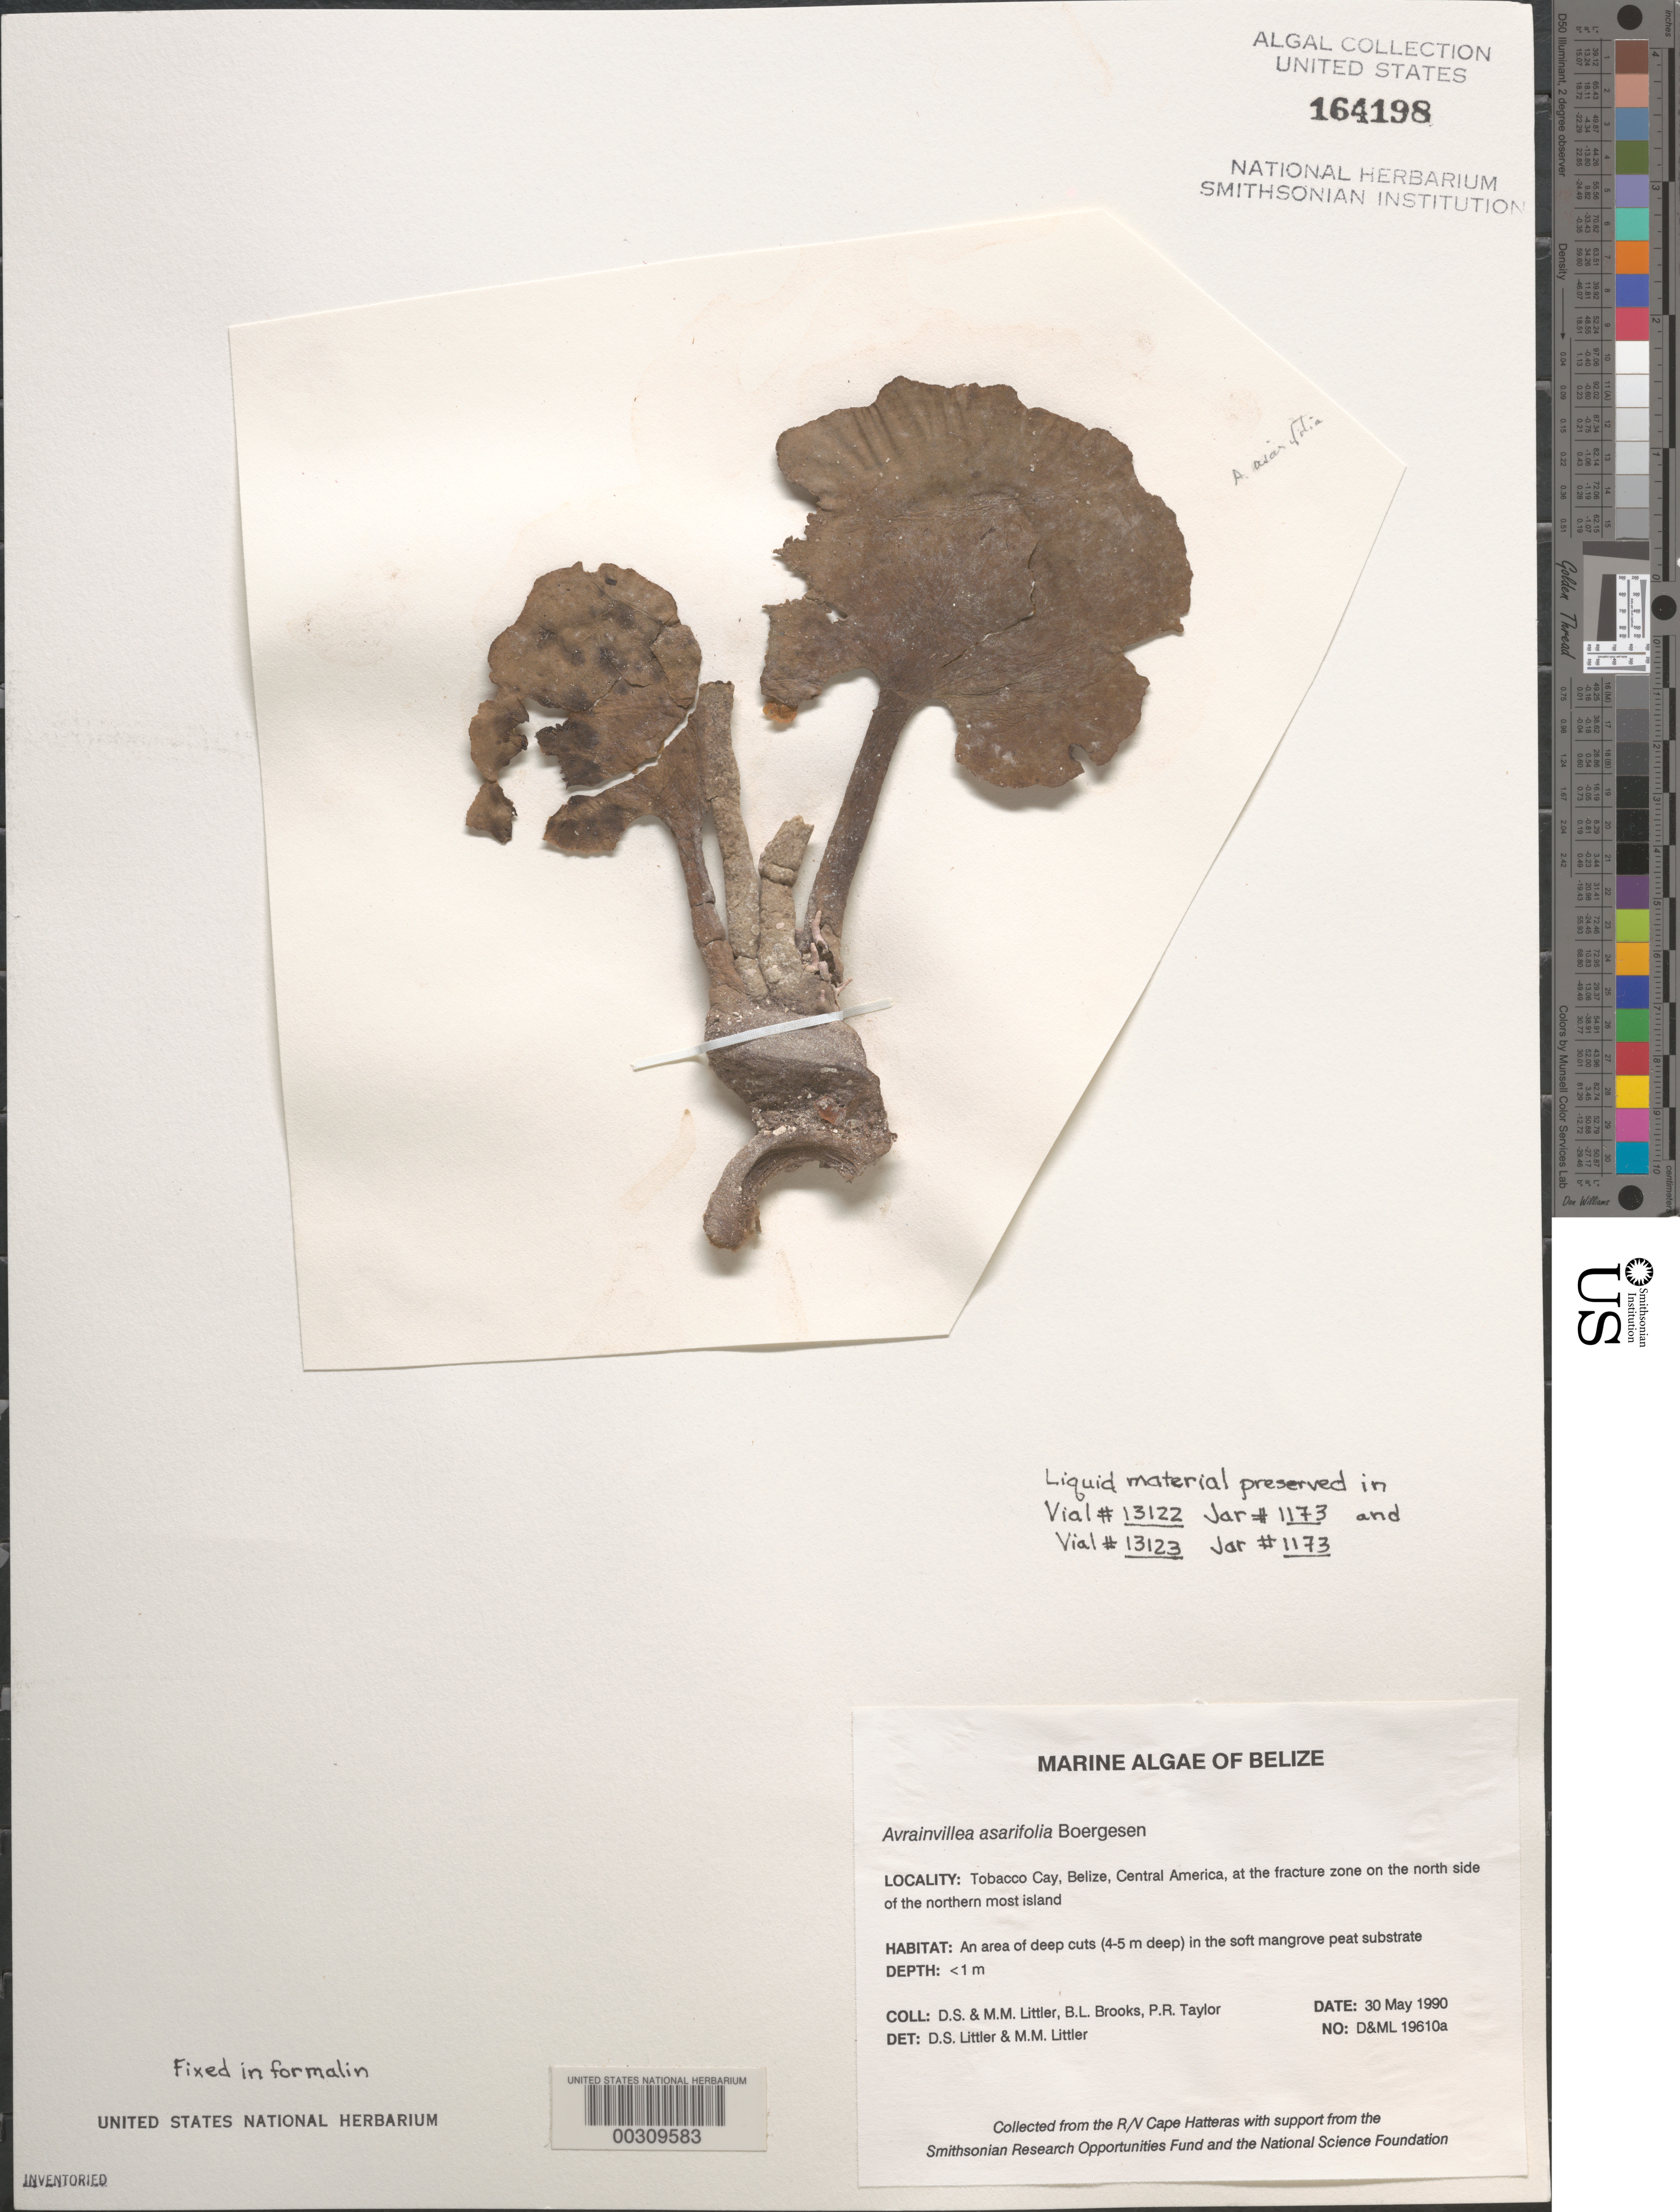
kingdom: Plantae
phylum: Chlorophyta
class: Ulvophyceae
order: Bryopsidales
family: Dichotomosiphonaceae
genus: Avrainvillea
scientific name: Avrainvillea asarifolia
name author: Børgesen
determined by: Littler, D. S.; Littler, M. M.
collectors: D. S. Littler, M. M. Littler, B. Brooks & P. R. Taylor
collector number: D&ML 19610a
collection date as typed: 30 May 1990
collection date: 1990-05-30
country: Belize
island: Tobacco Cay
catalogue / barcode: US 164198